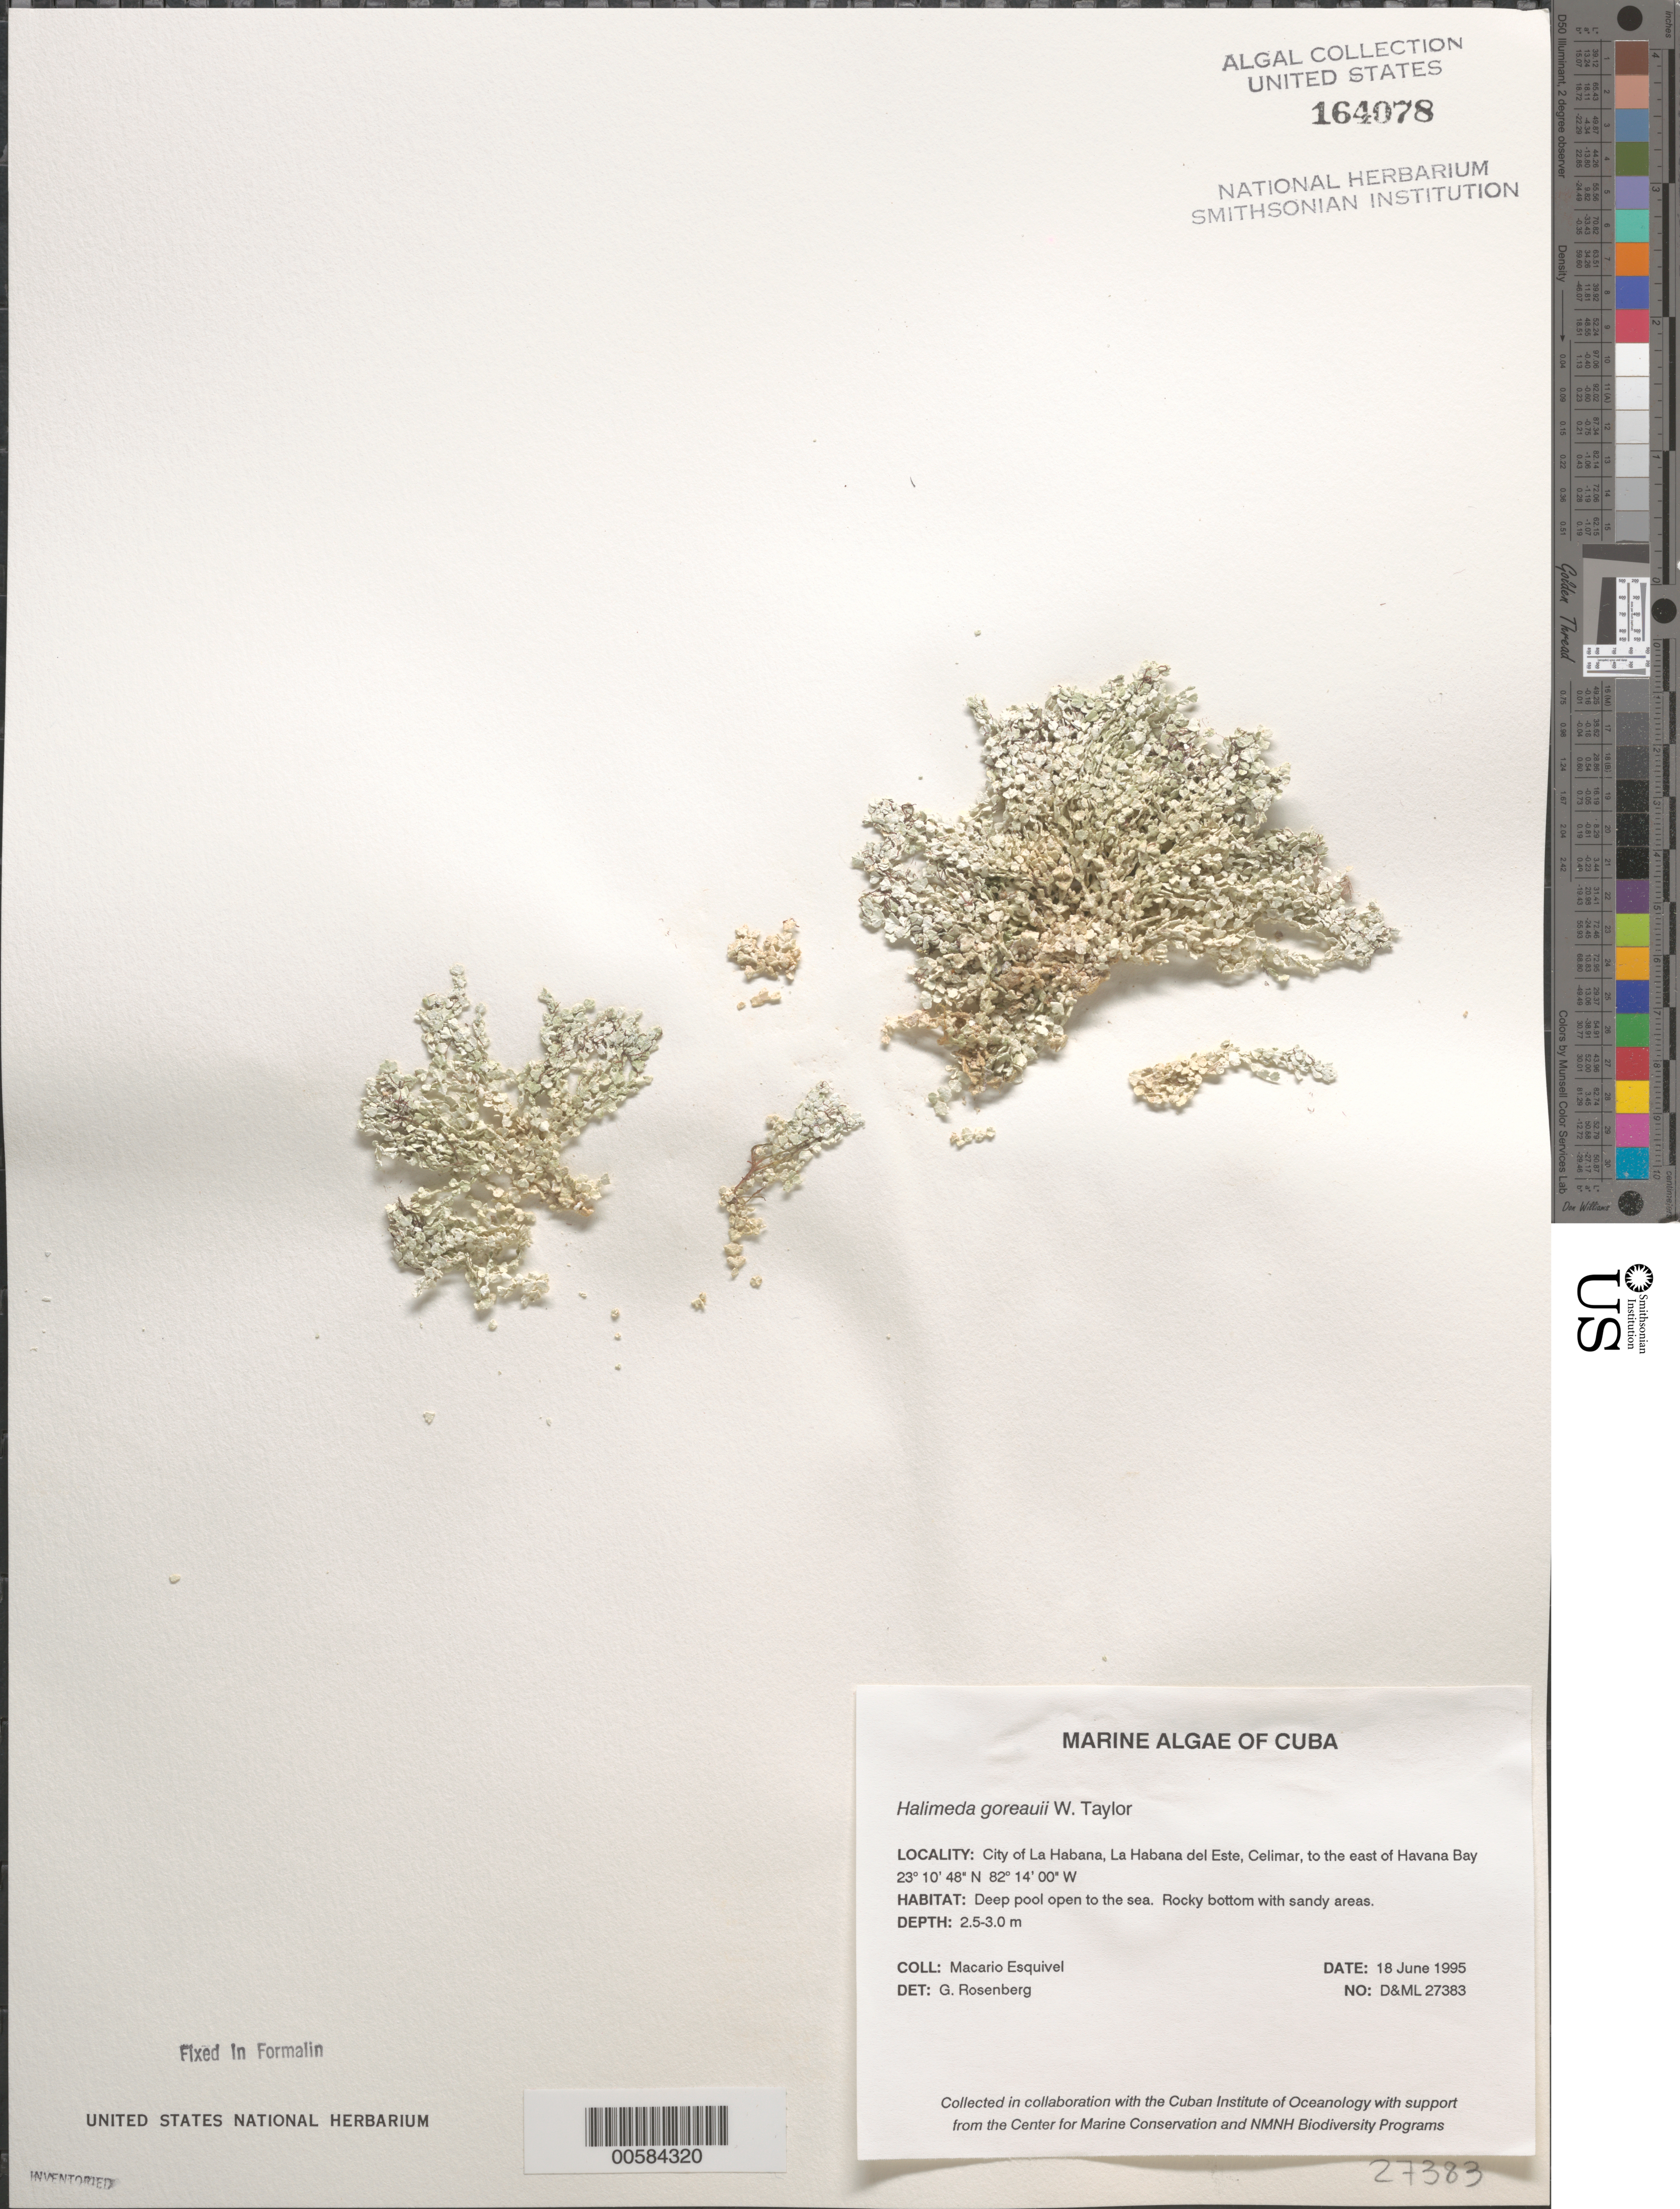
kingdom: Plantae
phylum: Chlorophyta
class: Ulvophyceae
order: Bryopsidales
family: Halimedaceae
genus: Halimeda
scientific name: Halimeda goreaui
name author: W.R. Taylor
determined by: Rosenberg, G.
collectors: M. Esquivel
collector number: D&ML 27383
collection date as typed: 18 Jun 1995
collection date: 1995-06-18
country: Cuba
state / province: La Habana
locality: La habana, la habana del este, celimar, east of havana bay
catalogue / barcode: US 164078